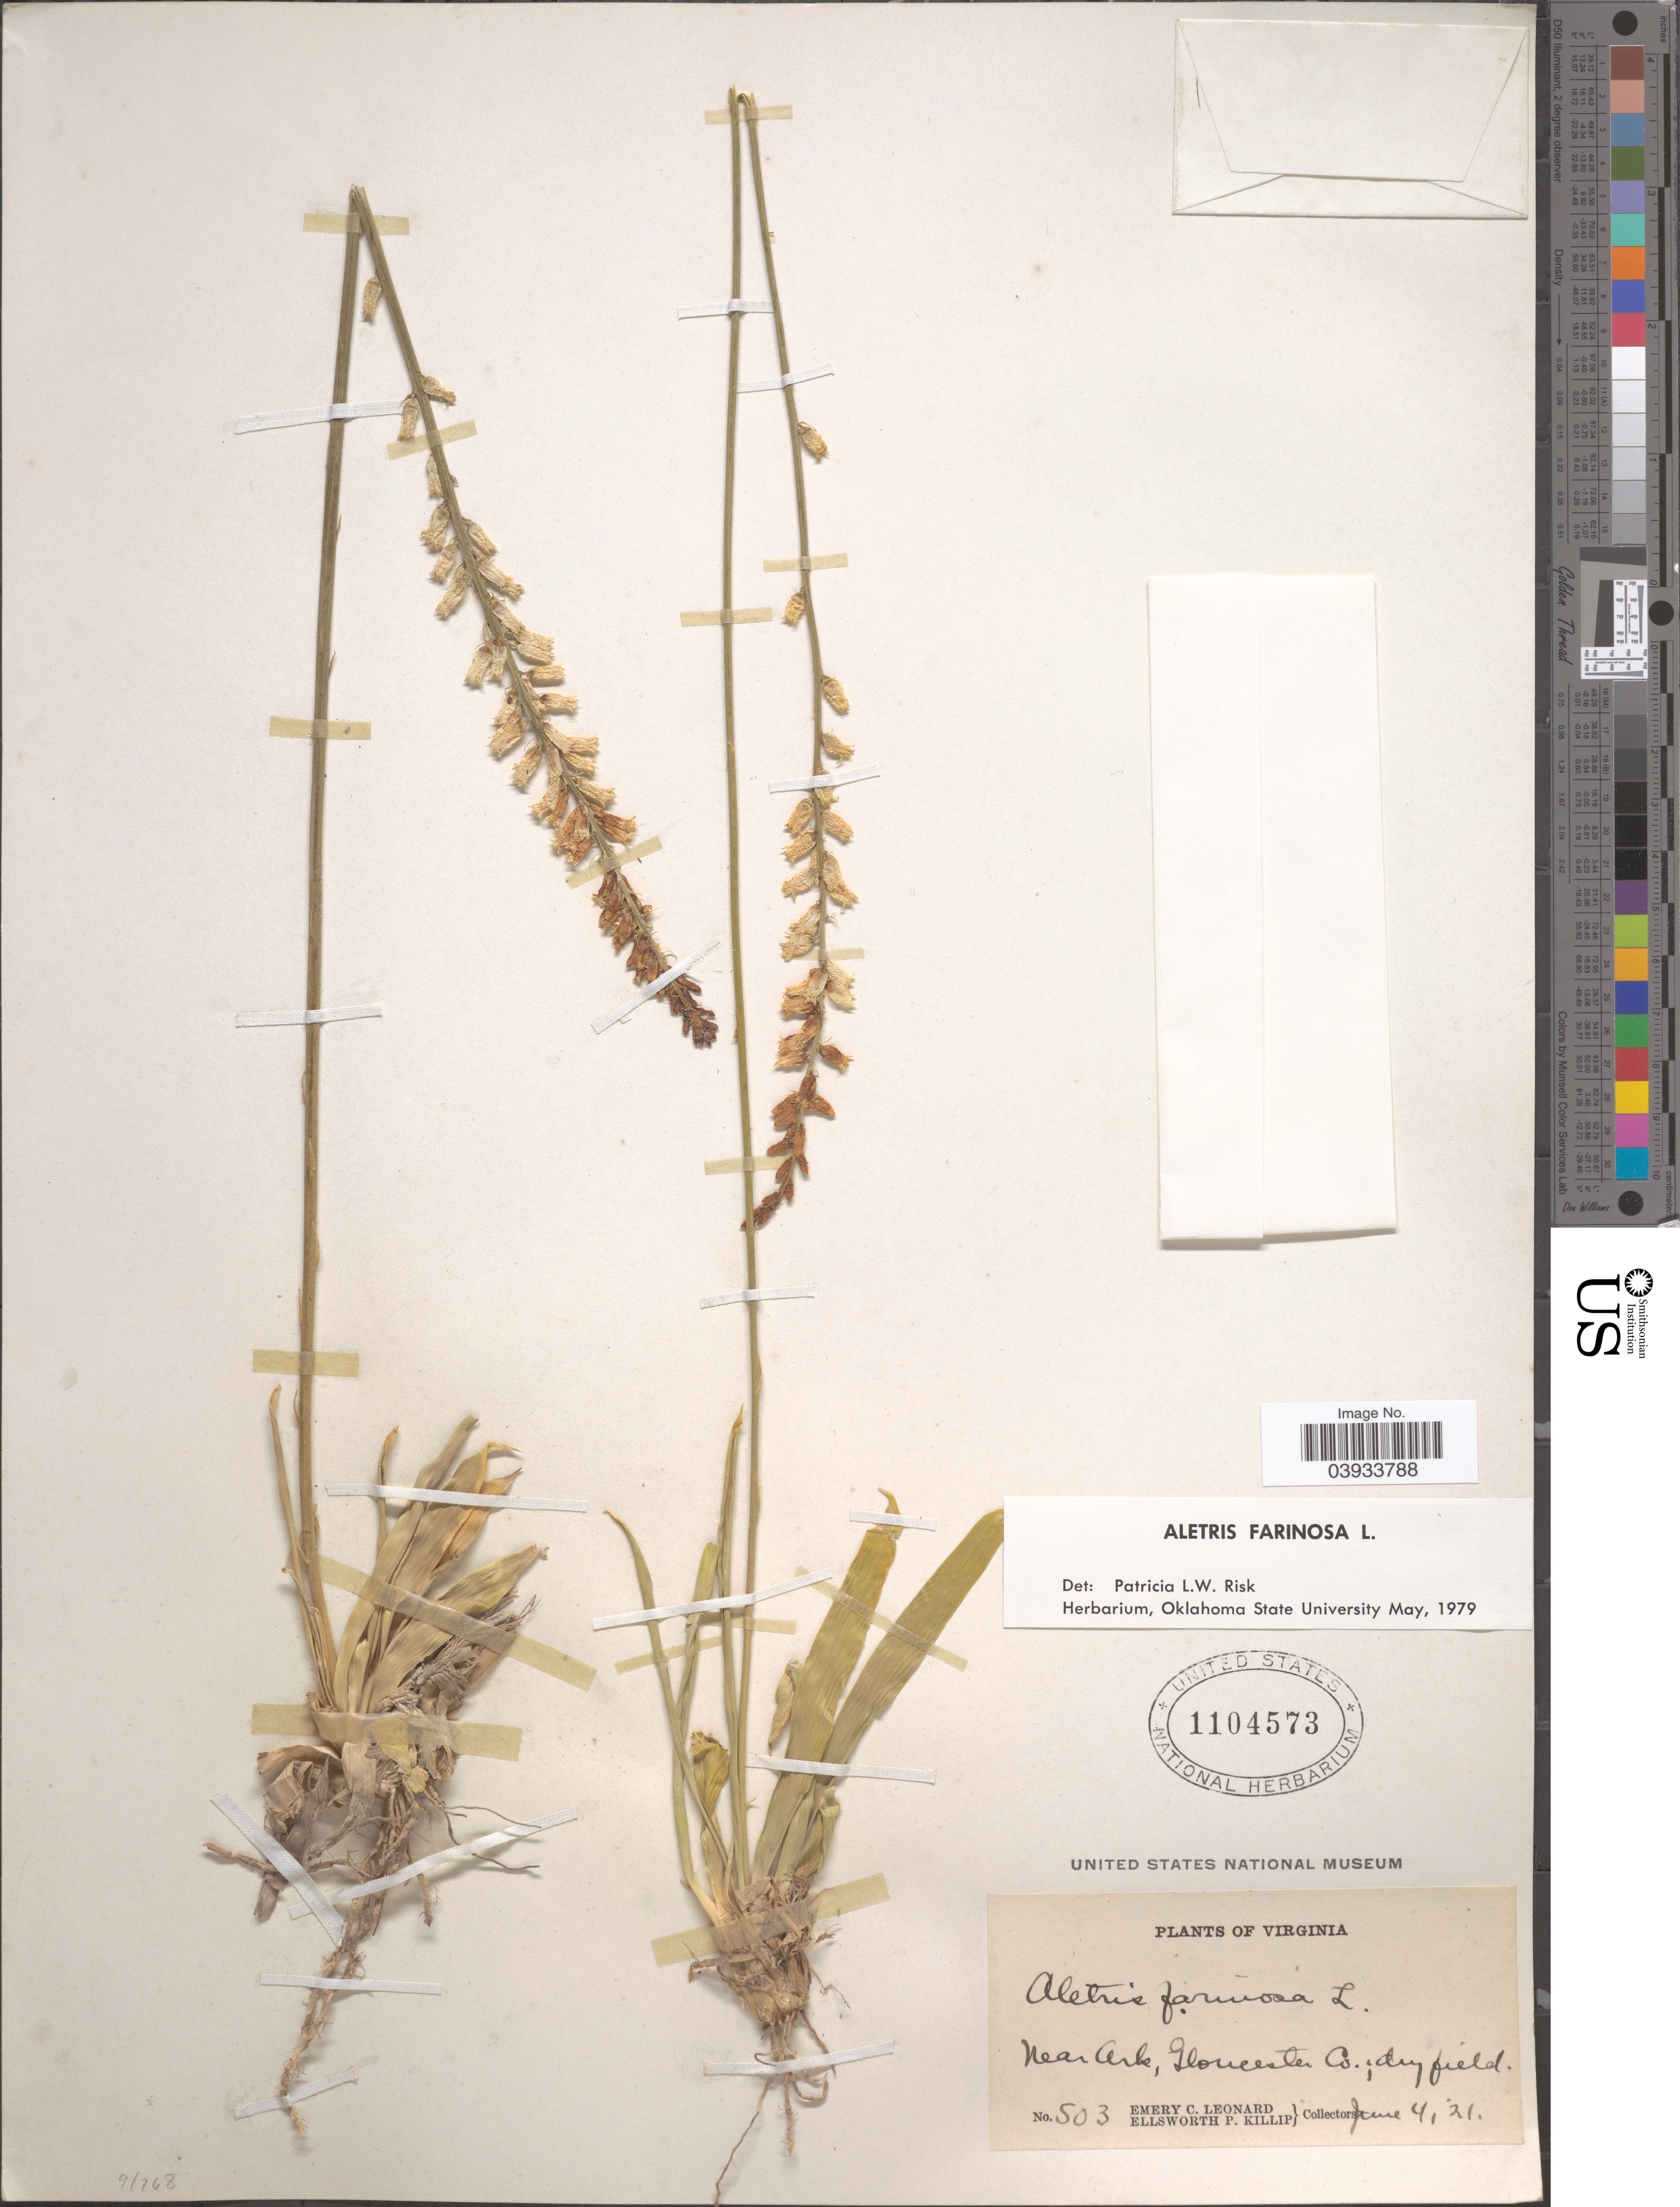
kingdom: Plantae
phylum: Tracheophyta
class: Liliopsida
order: Dioscoreales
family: Nartheciaceae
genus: Aletris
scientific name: Aletris farinosa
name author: L.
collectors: E. C. Leonard & E. P. Killip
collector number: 503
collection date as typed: Transcribed d/m/y: 4/6/21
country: United States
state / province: Virginia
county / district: Gloucester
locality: Near Ark, Gloucester Co.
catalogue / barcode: US 1104573